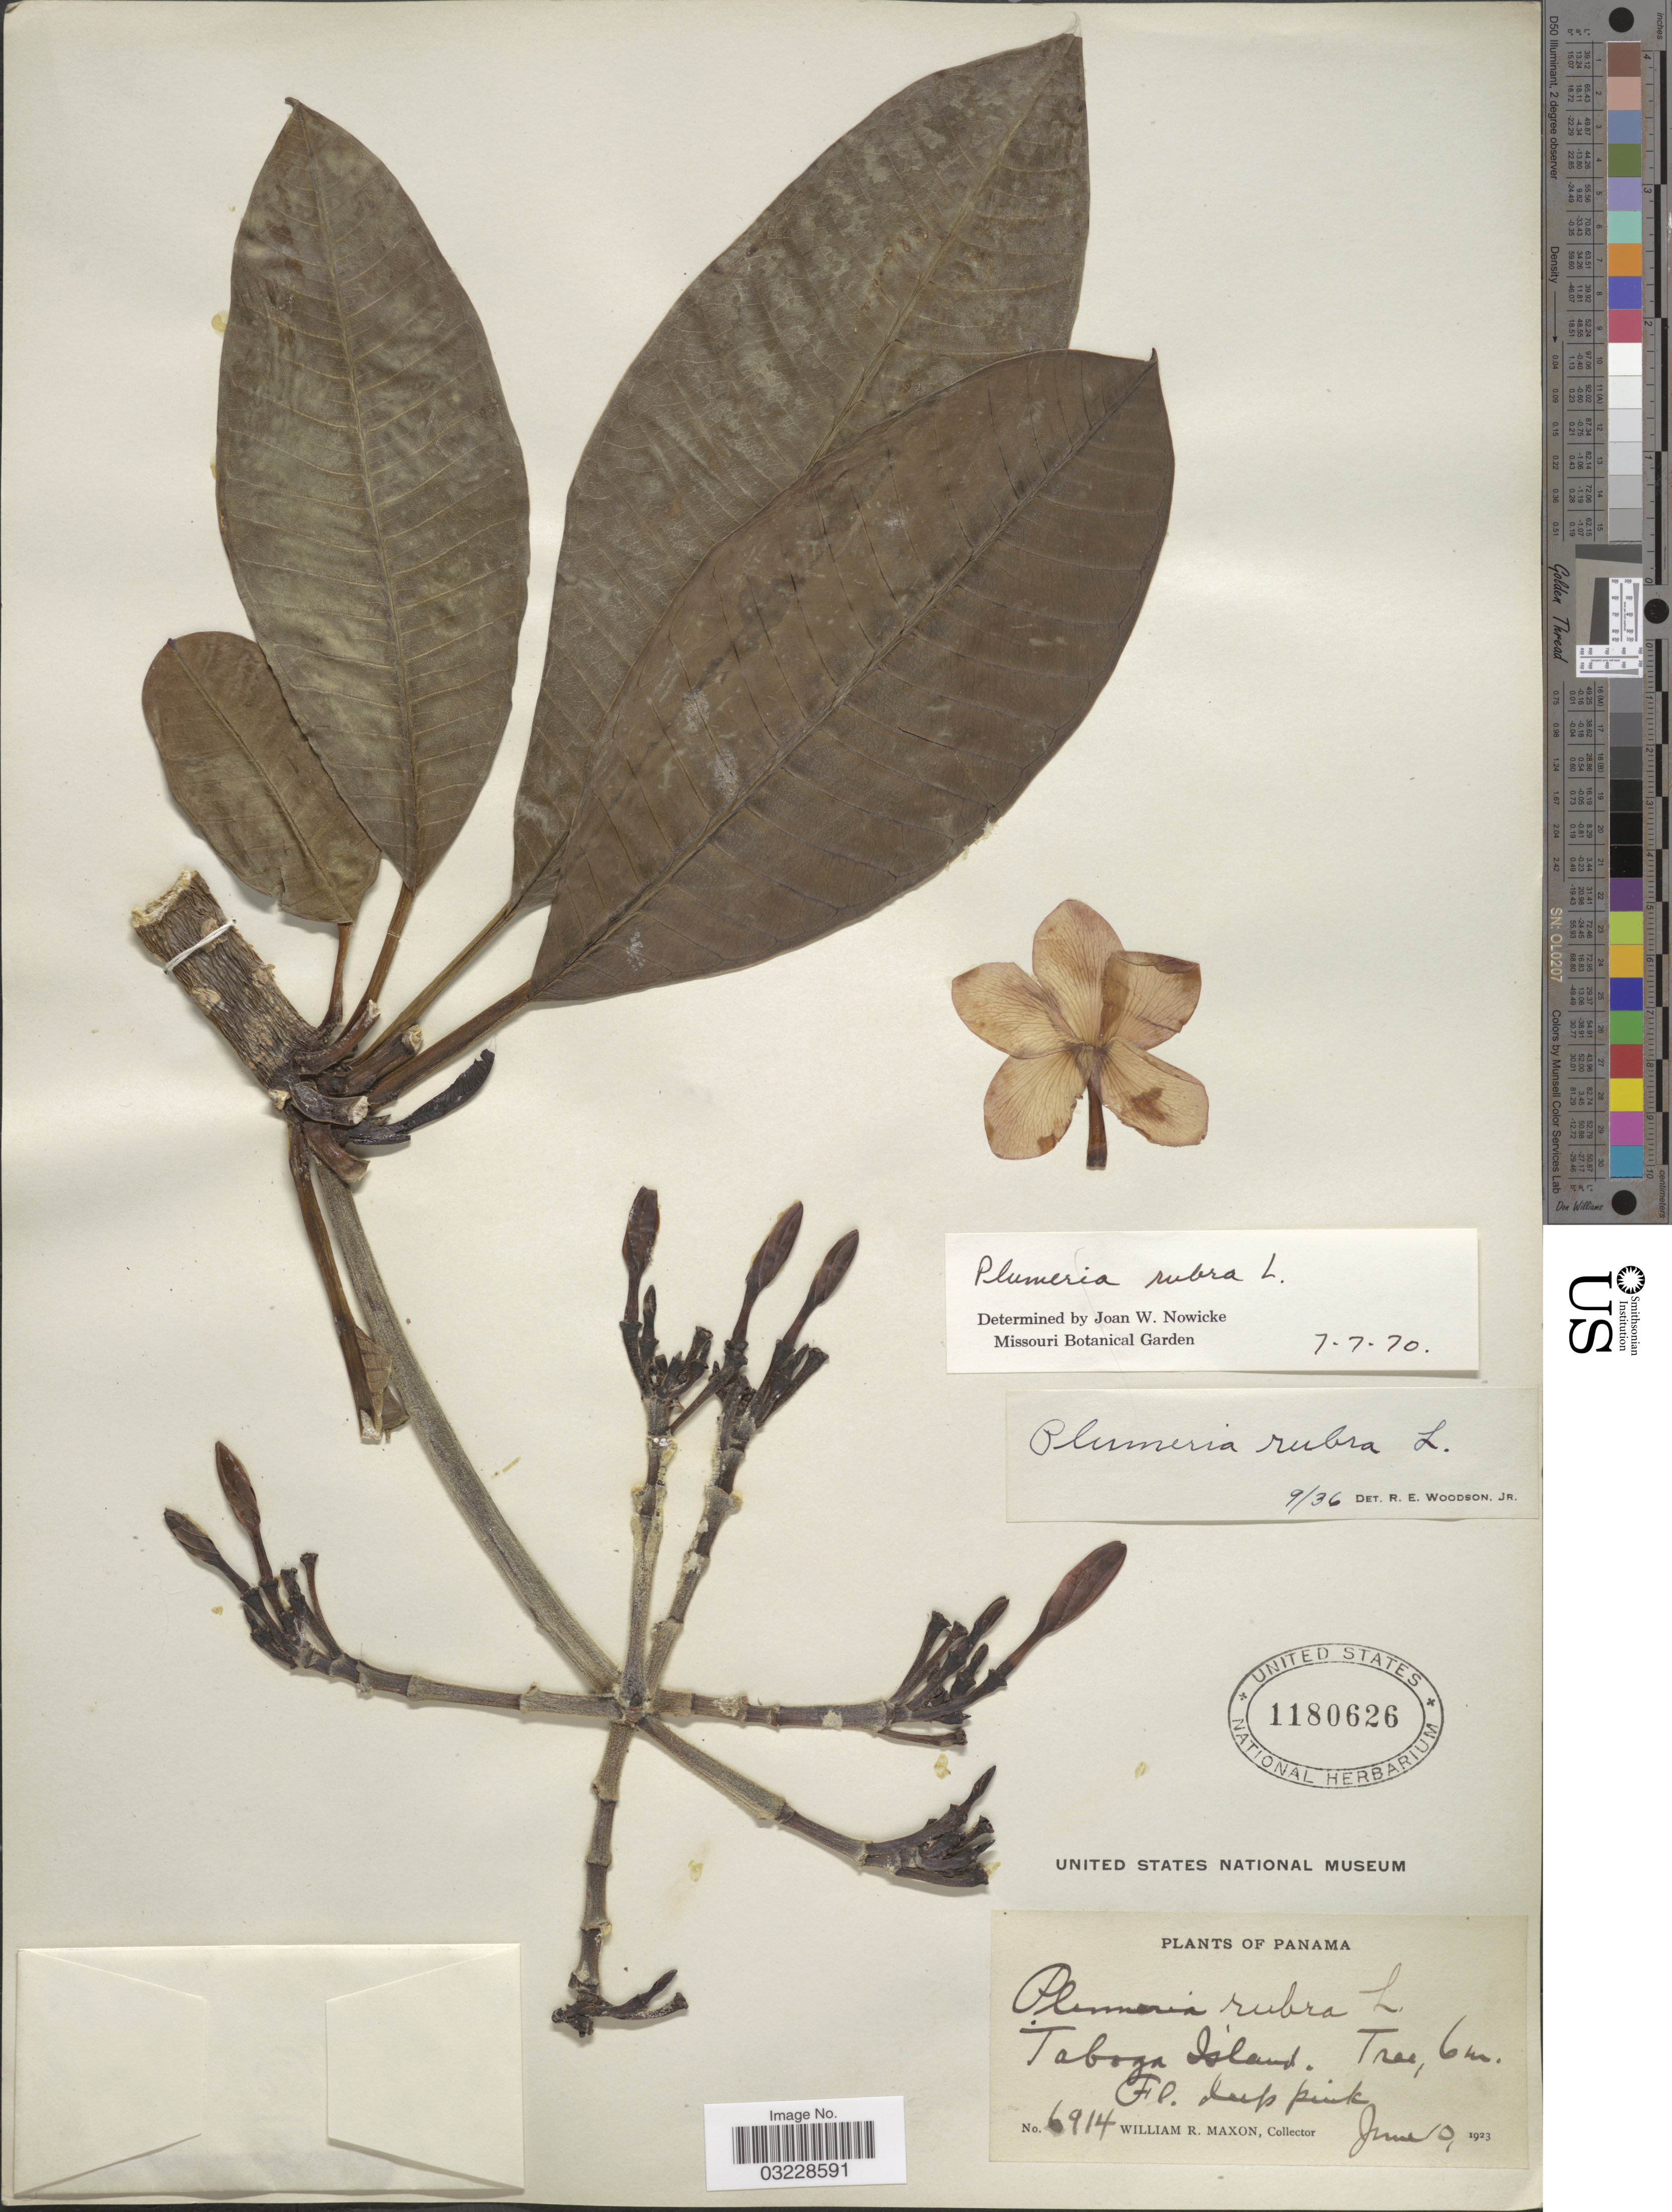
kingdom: Plantae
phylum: Tracheophyta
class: Magnoliopsida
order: Gentianales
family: Apocynaceae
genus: Plumeria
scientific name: Plumeria rubra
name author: L.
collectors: W. R. Maxon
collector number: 6914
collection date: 1923-06-10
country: Panama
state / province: Panamá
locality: Taboga Island.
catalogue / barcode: US 1180626